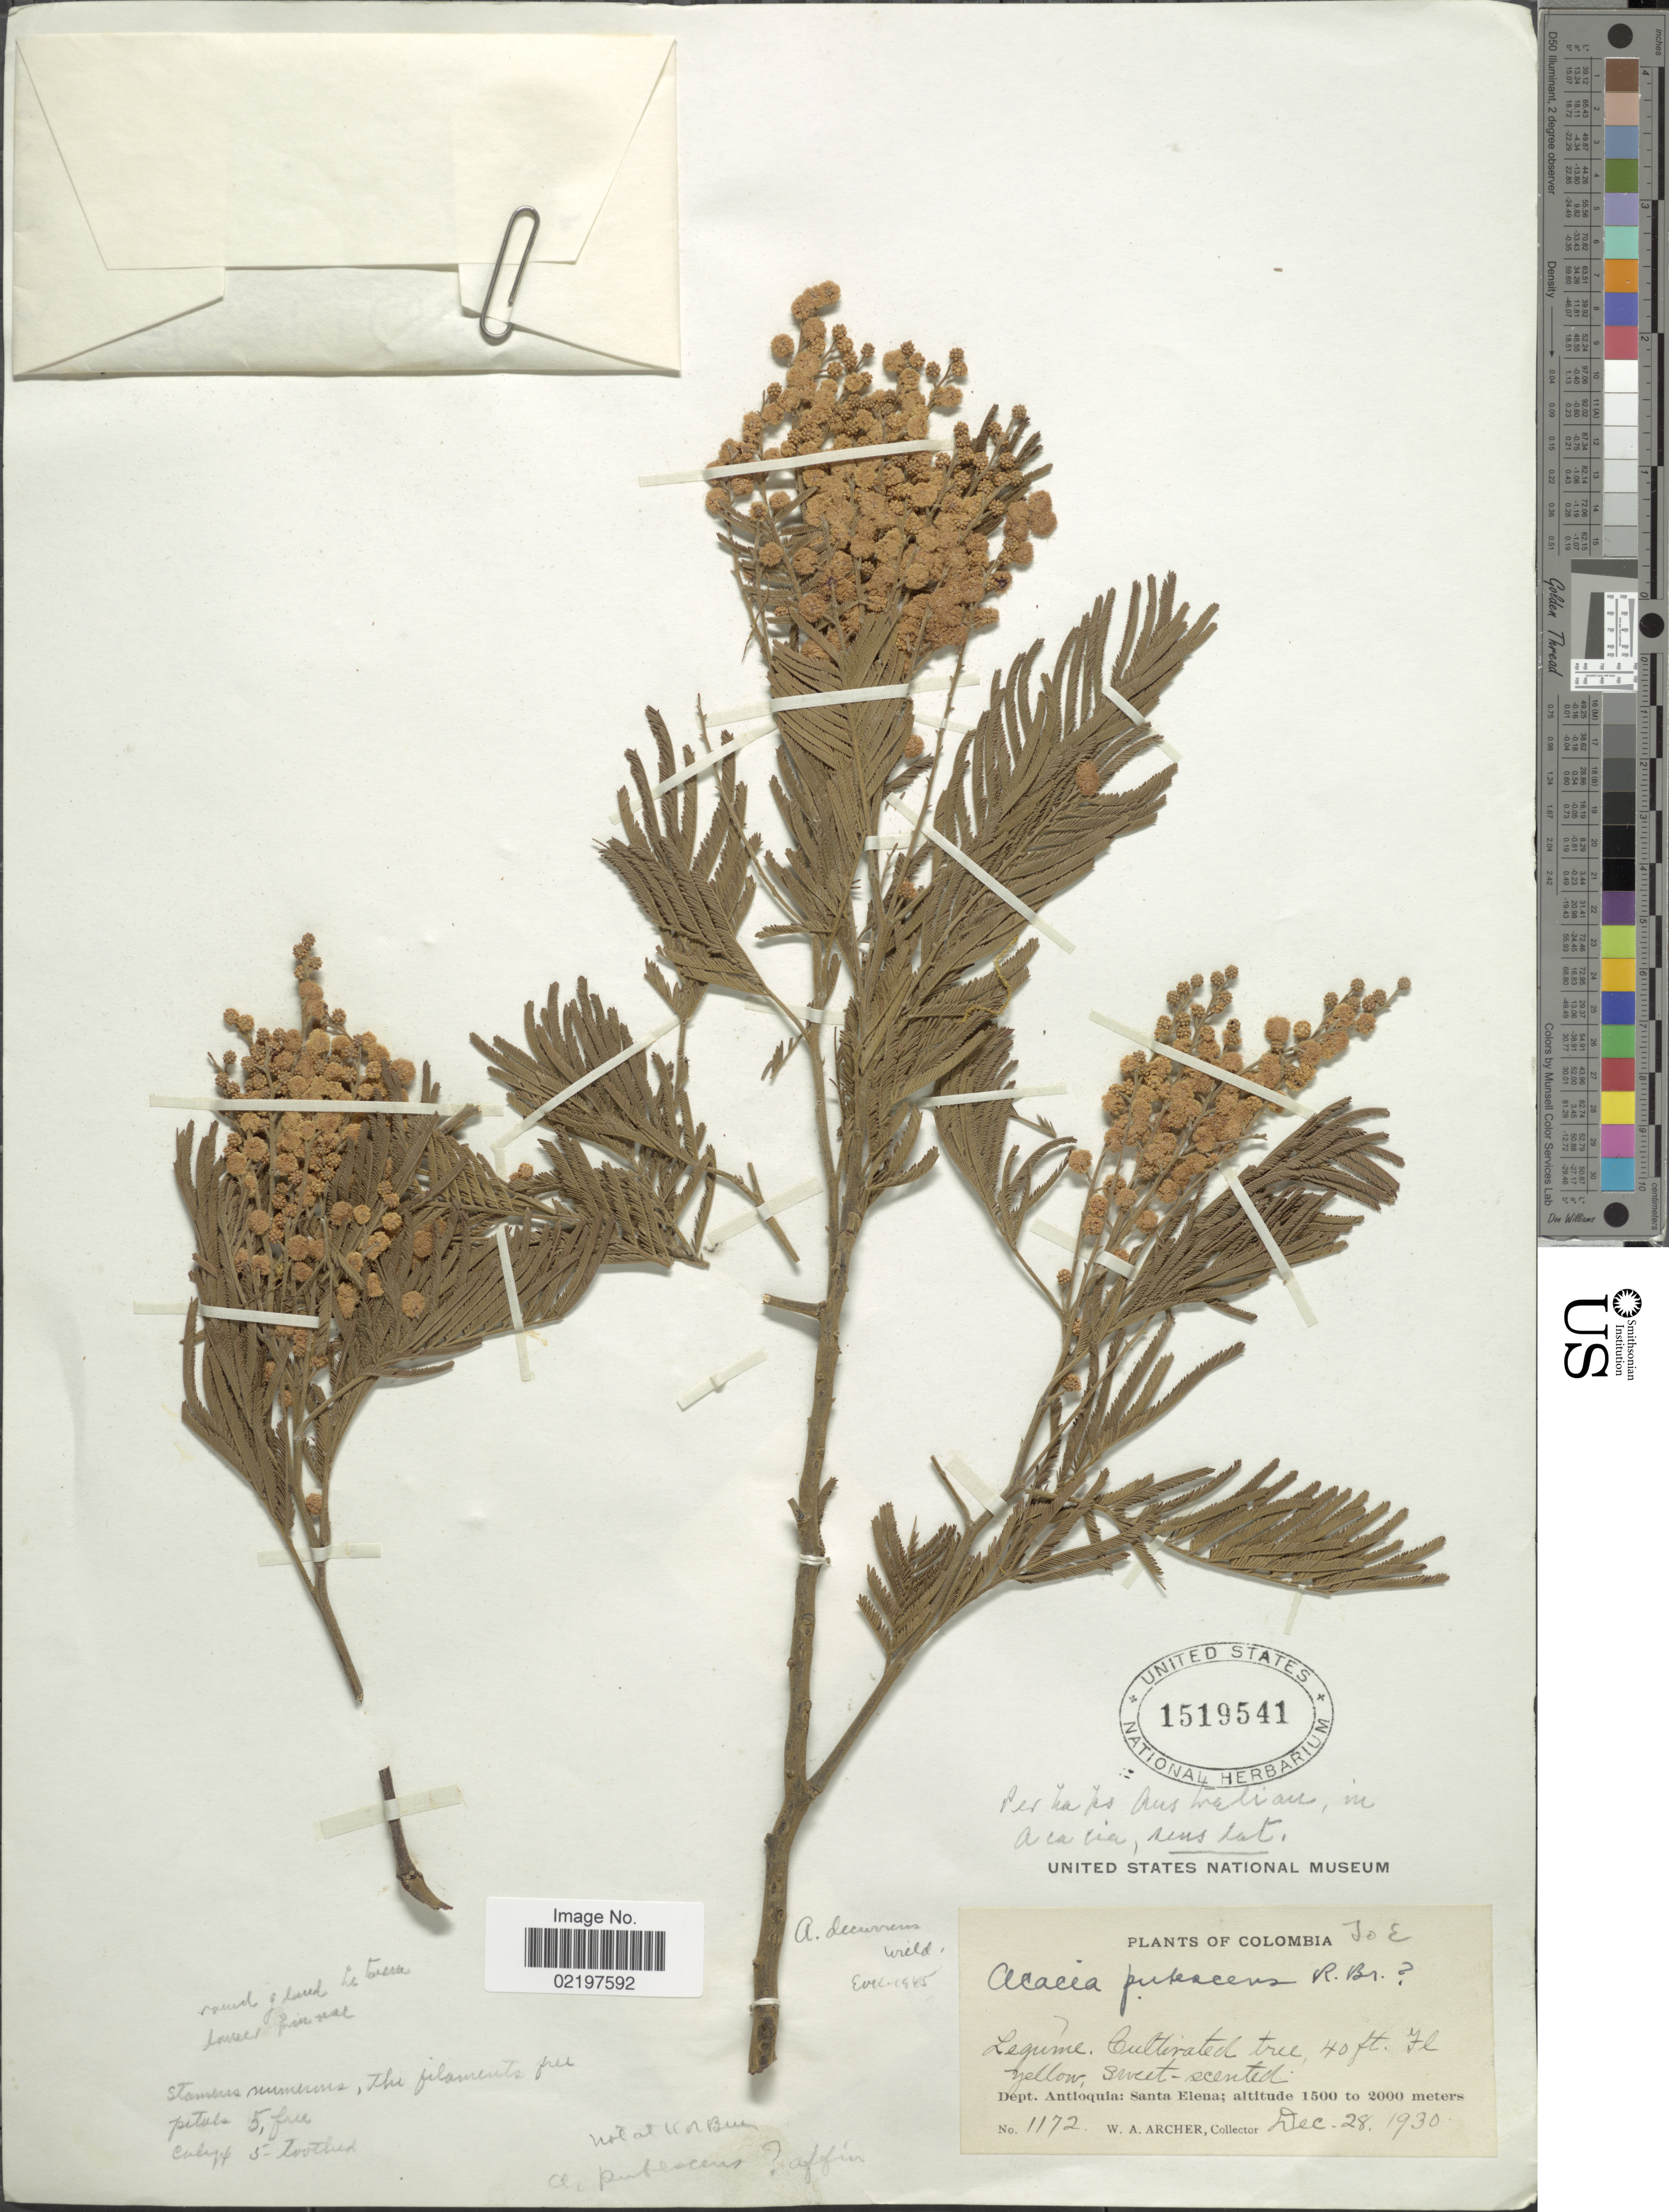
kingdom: Plantae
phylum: Tracheophyta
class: Magnoliopsida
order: Fabales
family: Fabaceae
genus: Acacia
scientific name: Acacia decurrens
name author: (J.C. Wendl.) Willd.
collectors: W. A. Archer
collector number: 1172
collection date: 1930-12-28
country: Colombia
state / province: Antioquia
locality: Santa Elena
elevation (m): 1500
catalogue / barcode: US 1519541